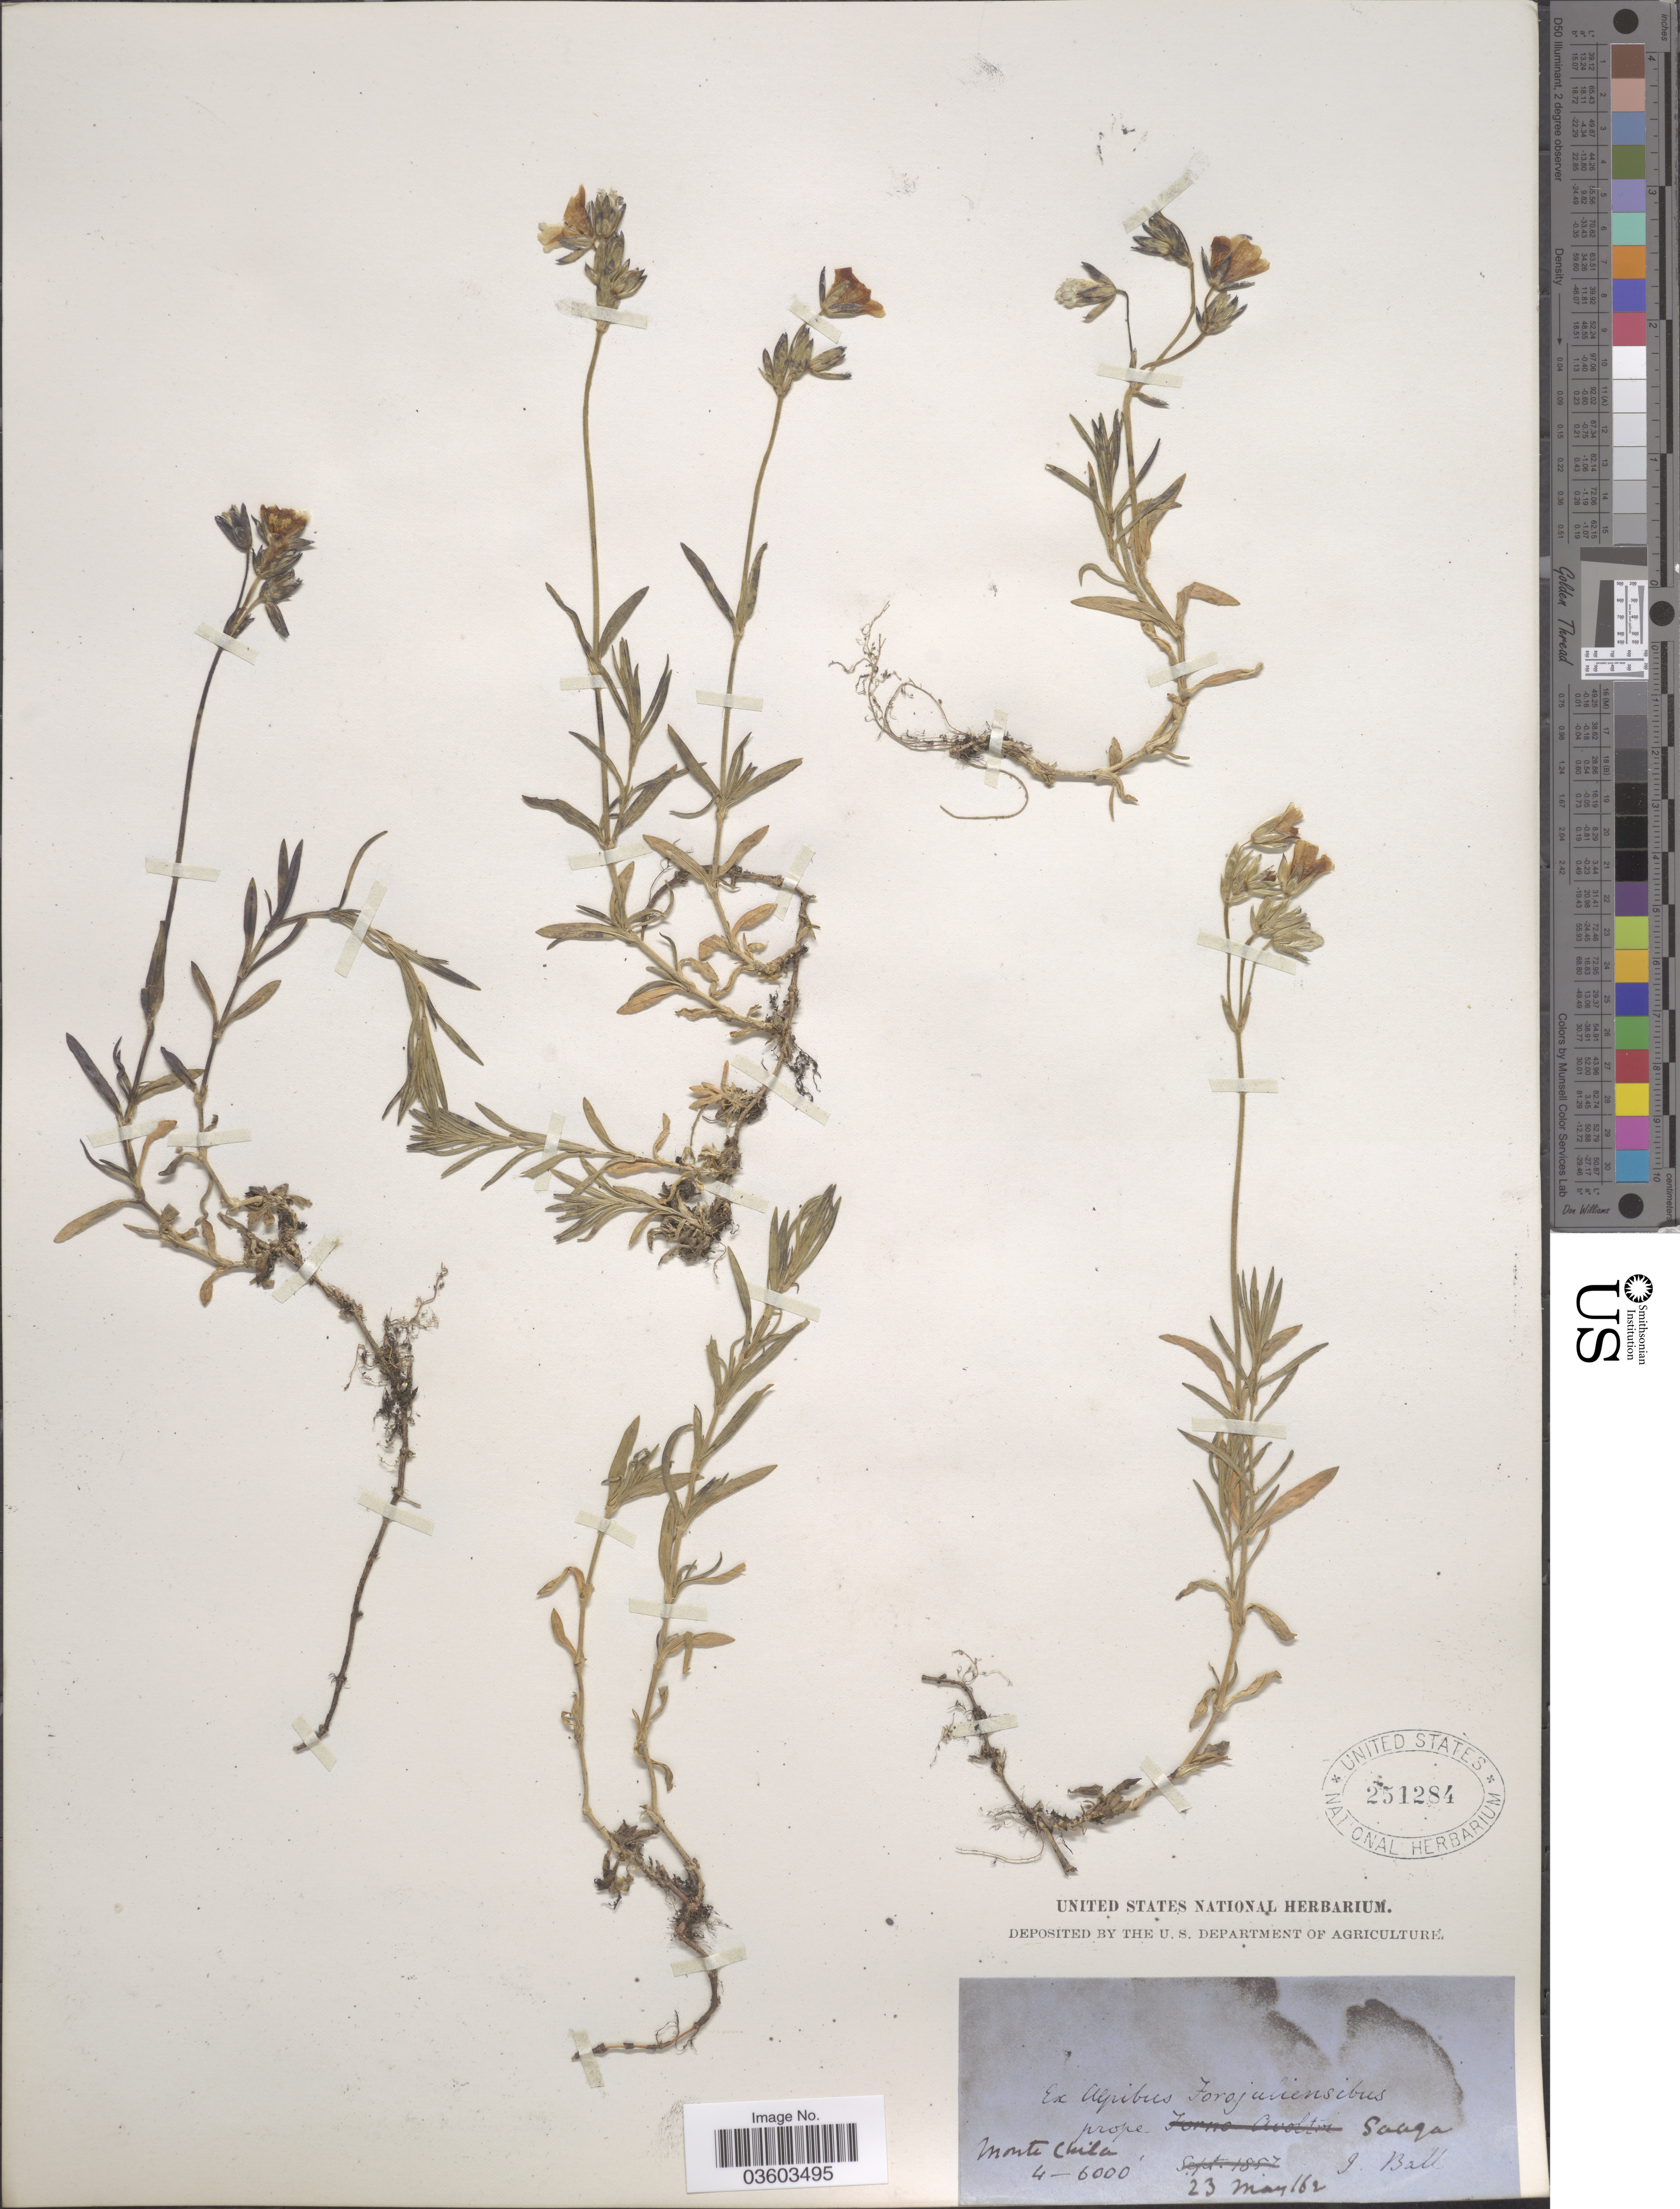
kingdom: Plantae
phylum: Tracheophyta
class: Magnoliopsida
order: Caryophyllales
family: Caryophyllaceae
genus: Cerastium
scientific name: Cerastium sp.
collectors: J. Ball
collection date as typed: Transcribed d/m/y: 23/5/62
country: Italy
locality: Ex alpibus Forojuliensibus prope Saaqa, Monte Chila.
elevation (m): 1219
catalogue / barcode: US 251284